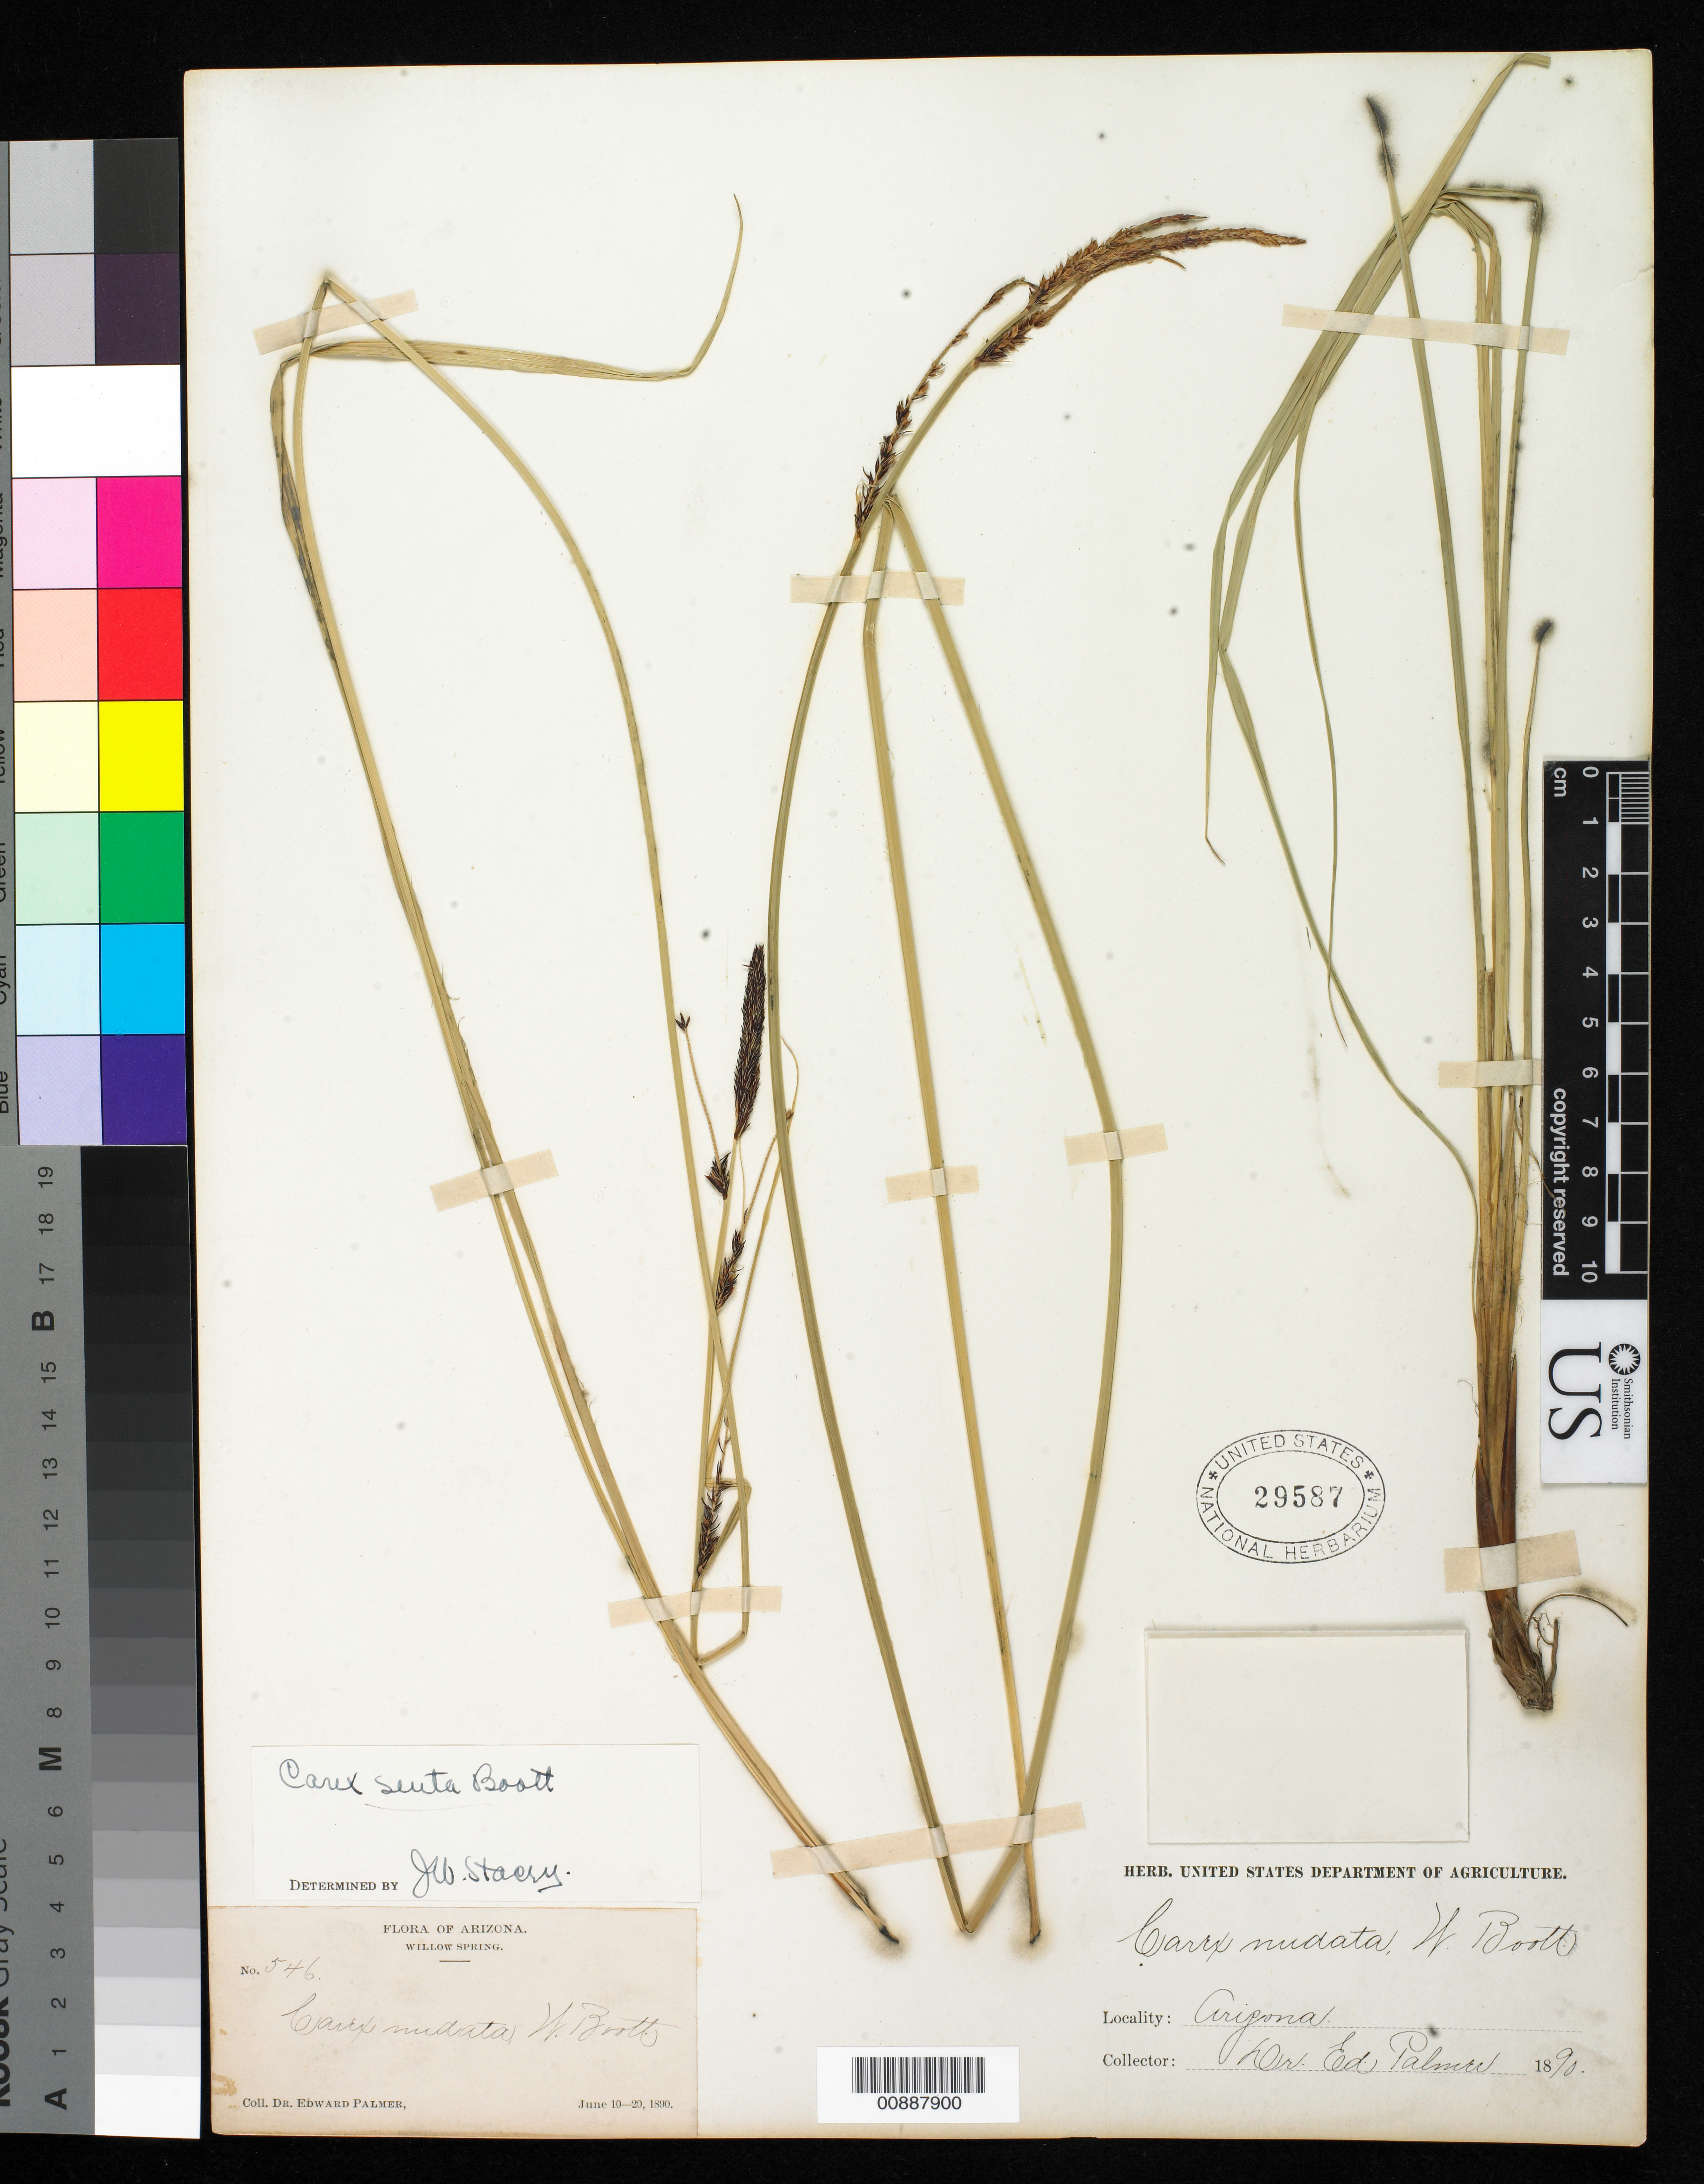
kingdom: Plantae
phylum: Tracheophyta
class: Liliopsida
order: Poales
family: Cyperaceae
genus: Carex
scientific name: Carex nudata f. firmior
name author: Kük. in Engl.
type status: Isotype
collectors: E. Palmer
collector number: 546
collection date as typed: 10 Jun 1890 to 20 Jun 1890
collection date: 1890-06-10/1890-06-20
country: United States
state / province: Arizona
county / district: Coconino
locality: Willow Spring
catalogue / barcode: US 29587